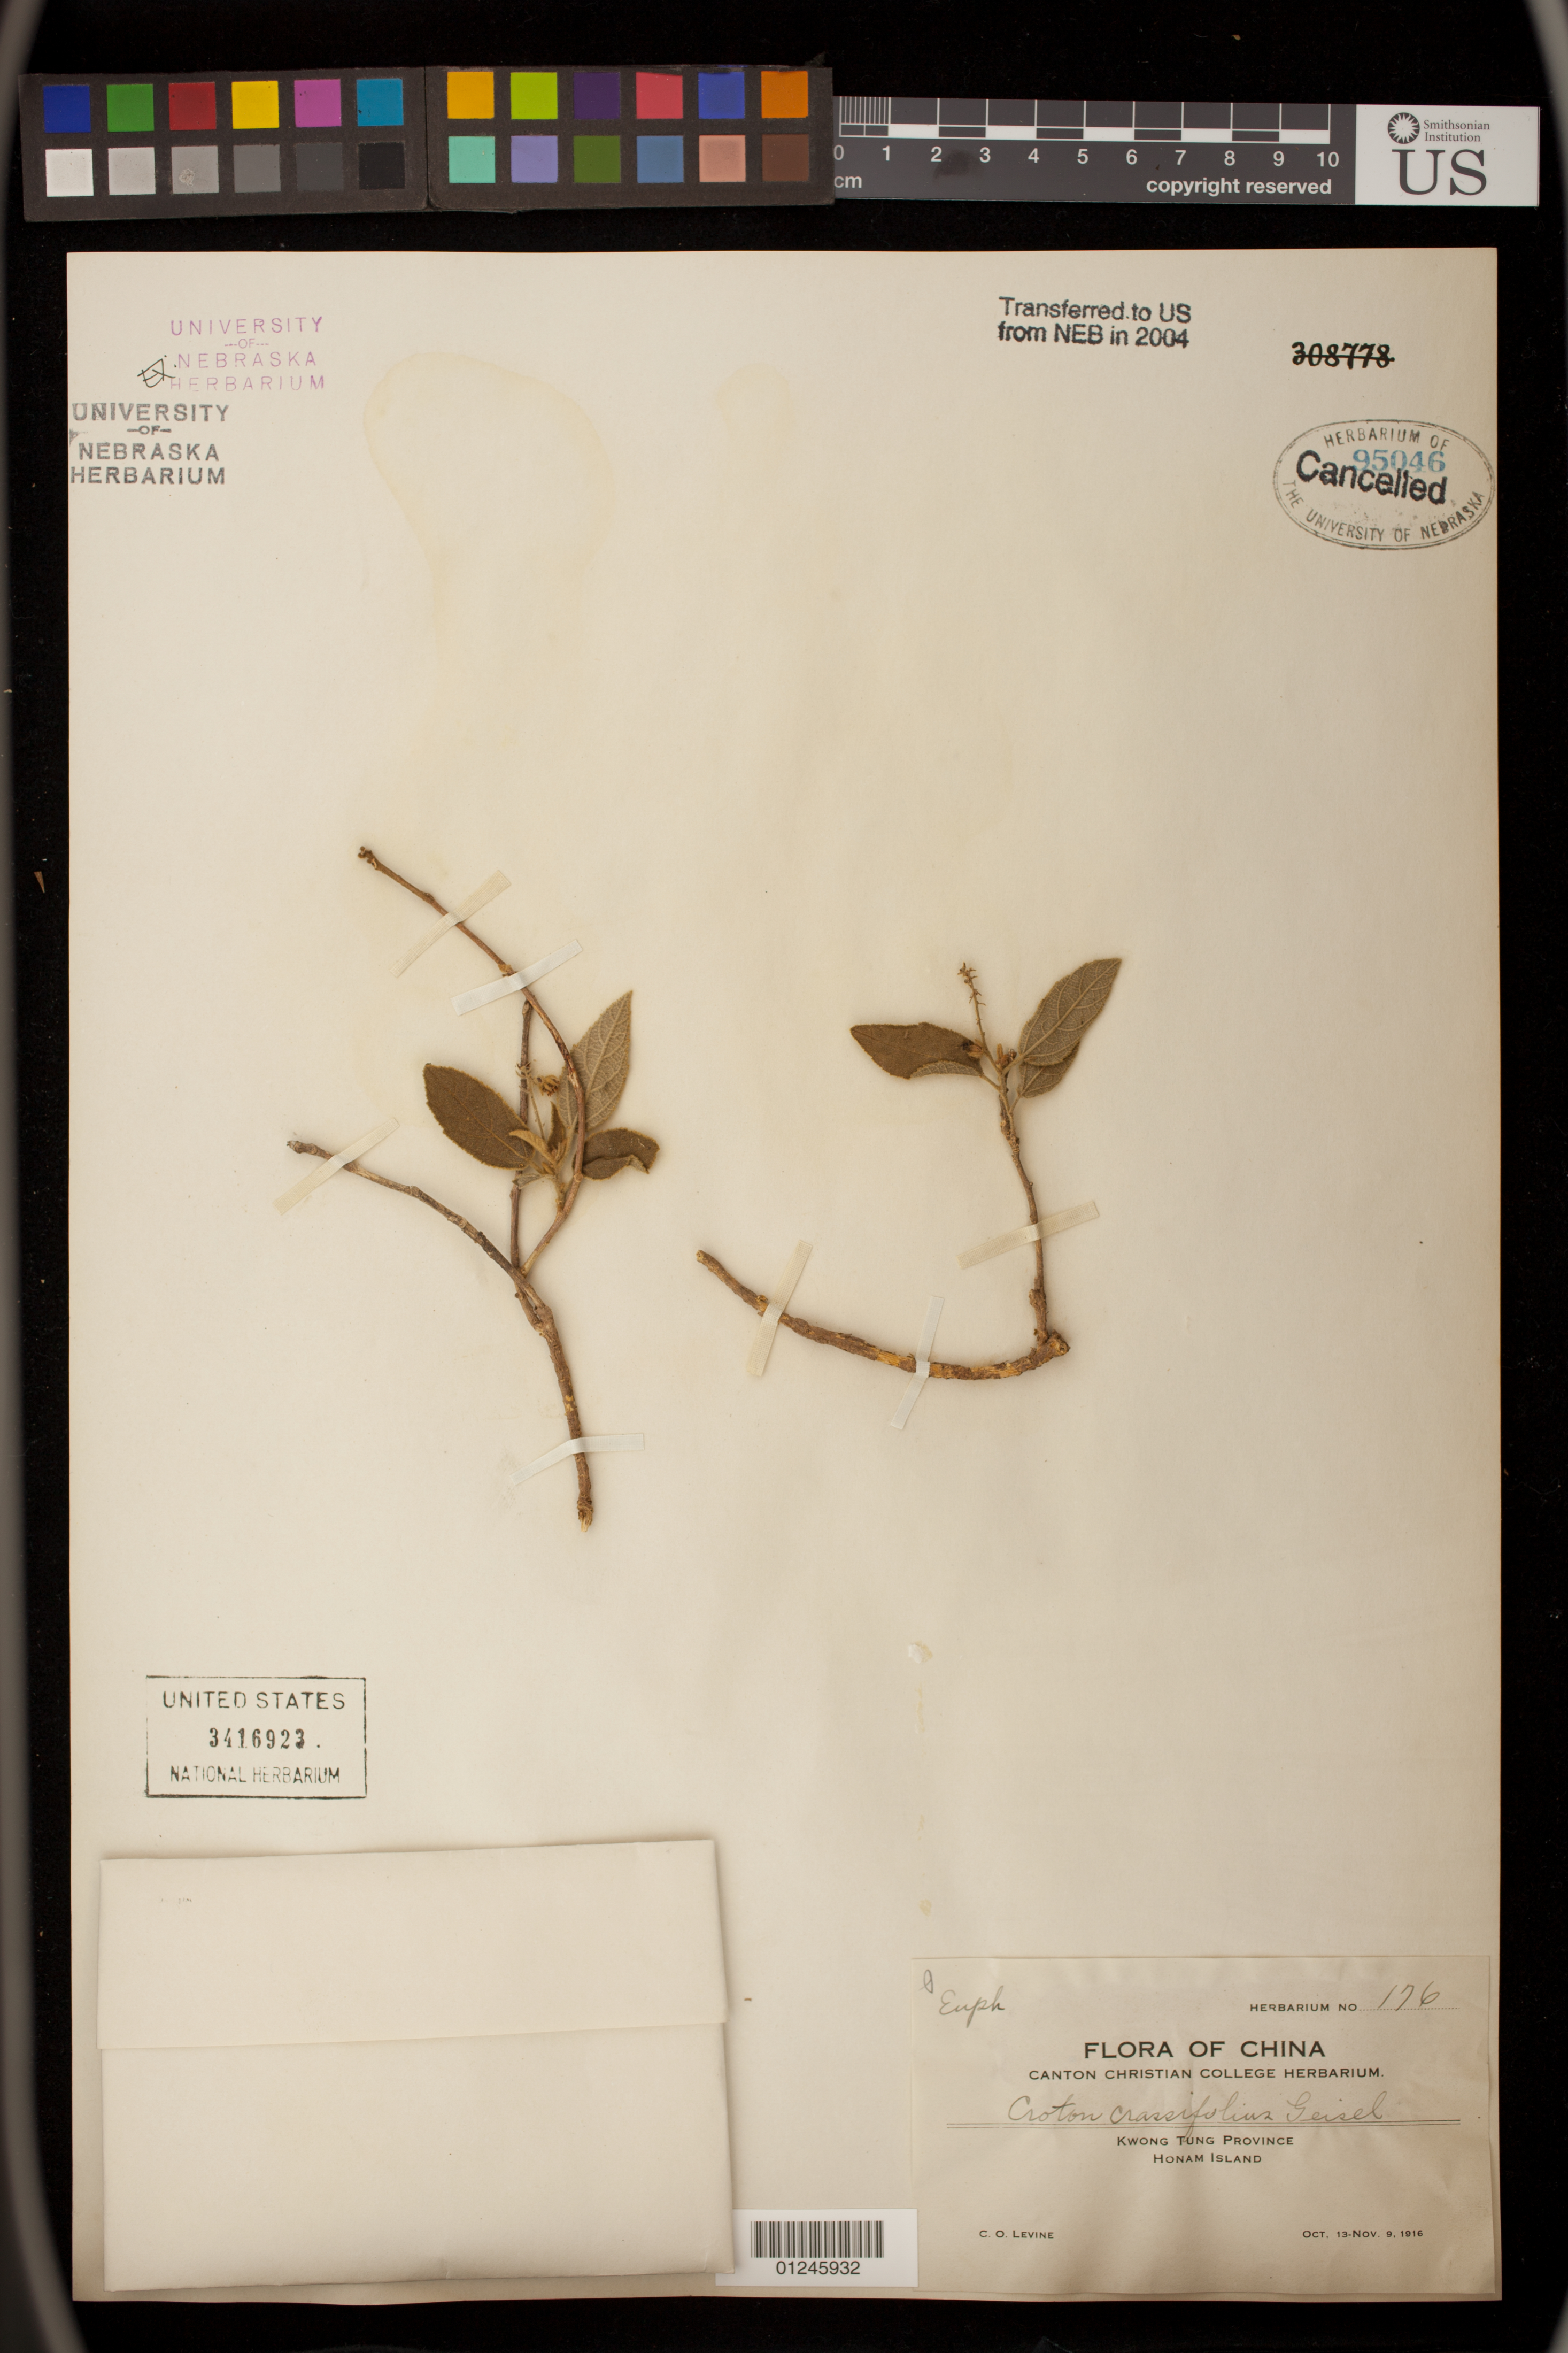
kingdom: Plantae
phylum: Tracheophyta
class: Magnoliopsida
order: Malpighiales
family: Euphorbiaceae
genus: Croton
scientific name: Croton crassifolius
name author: Geiseler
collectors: C. O. Levine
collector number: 176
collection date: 1916-10-13/1916-11-09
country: China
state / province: Guangdong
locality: Honam Island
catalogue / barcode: US 3416923